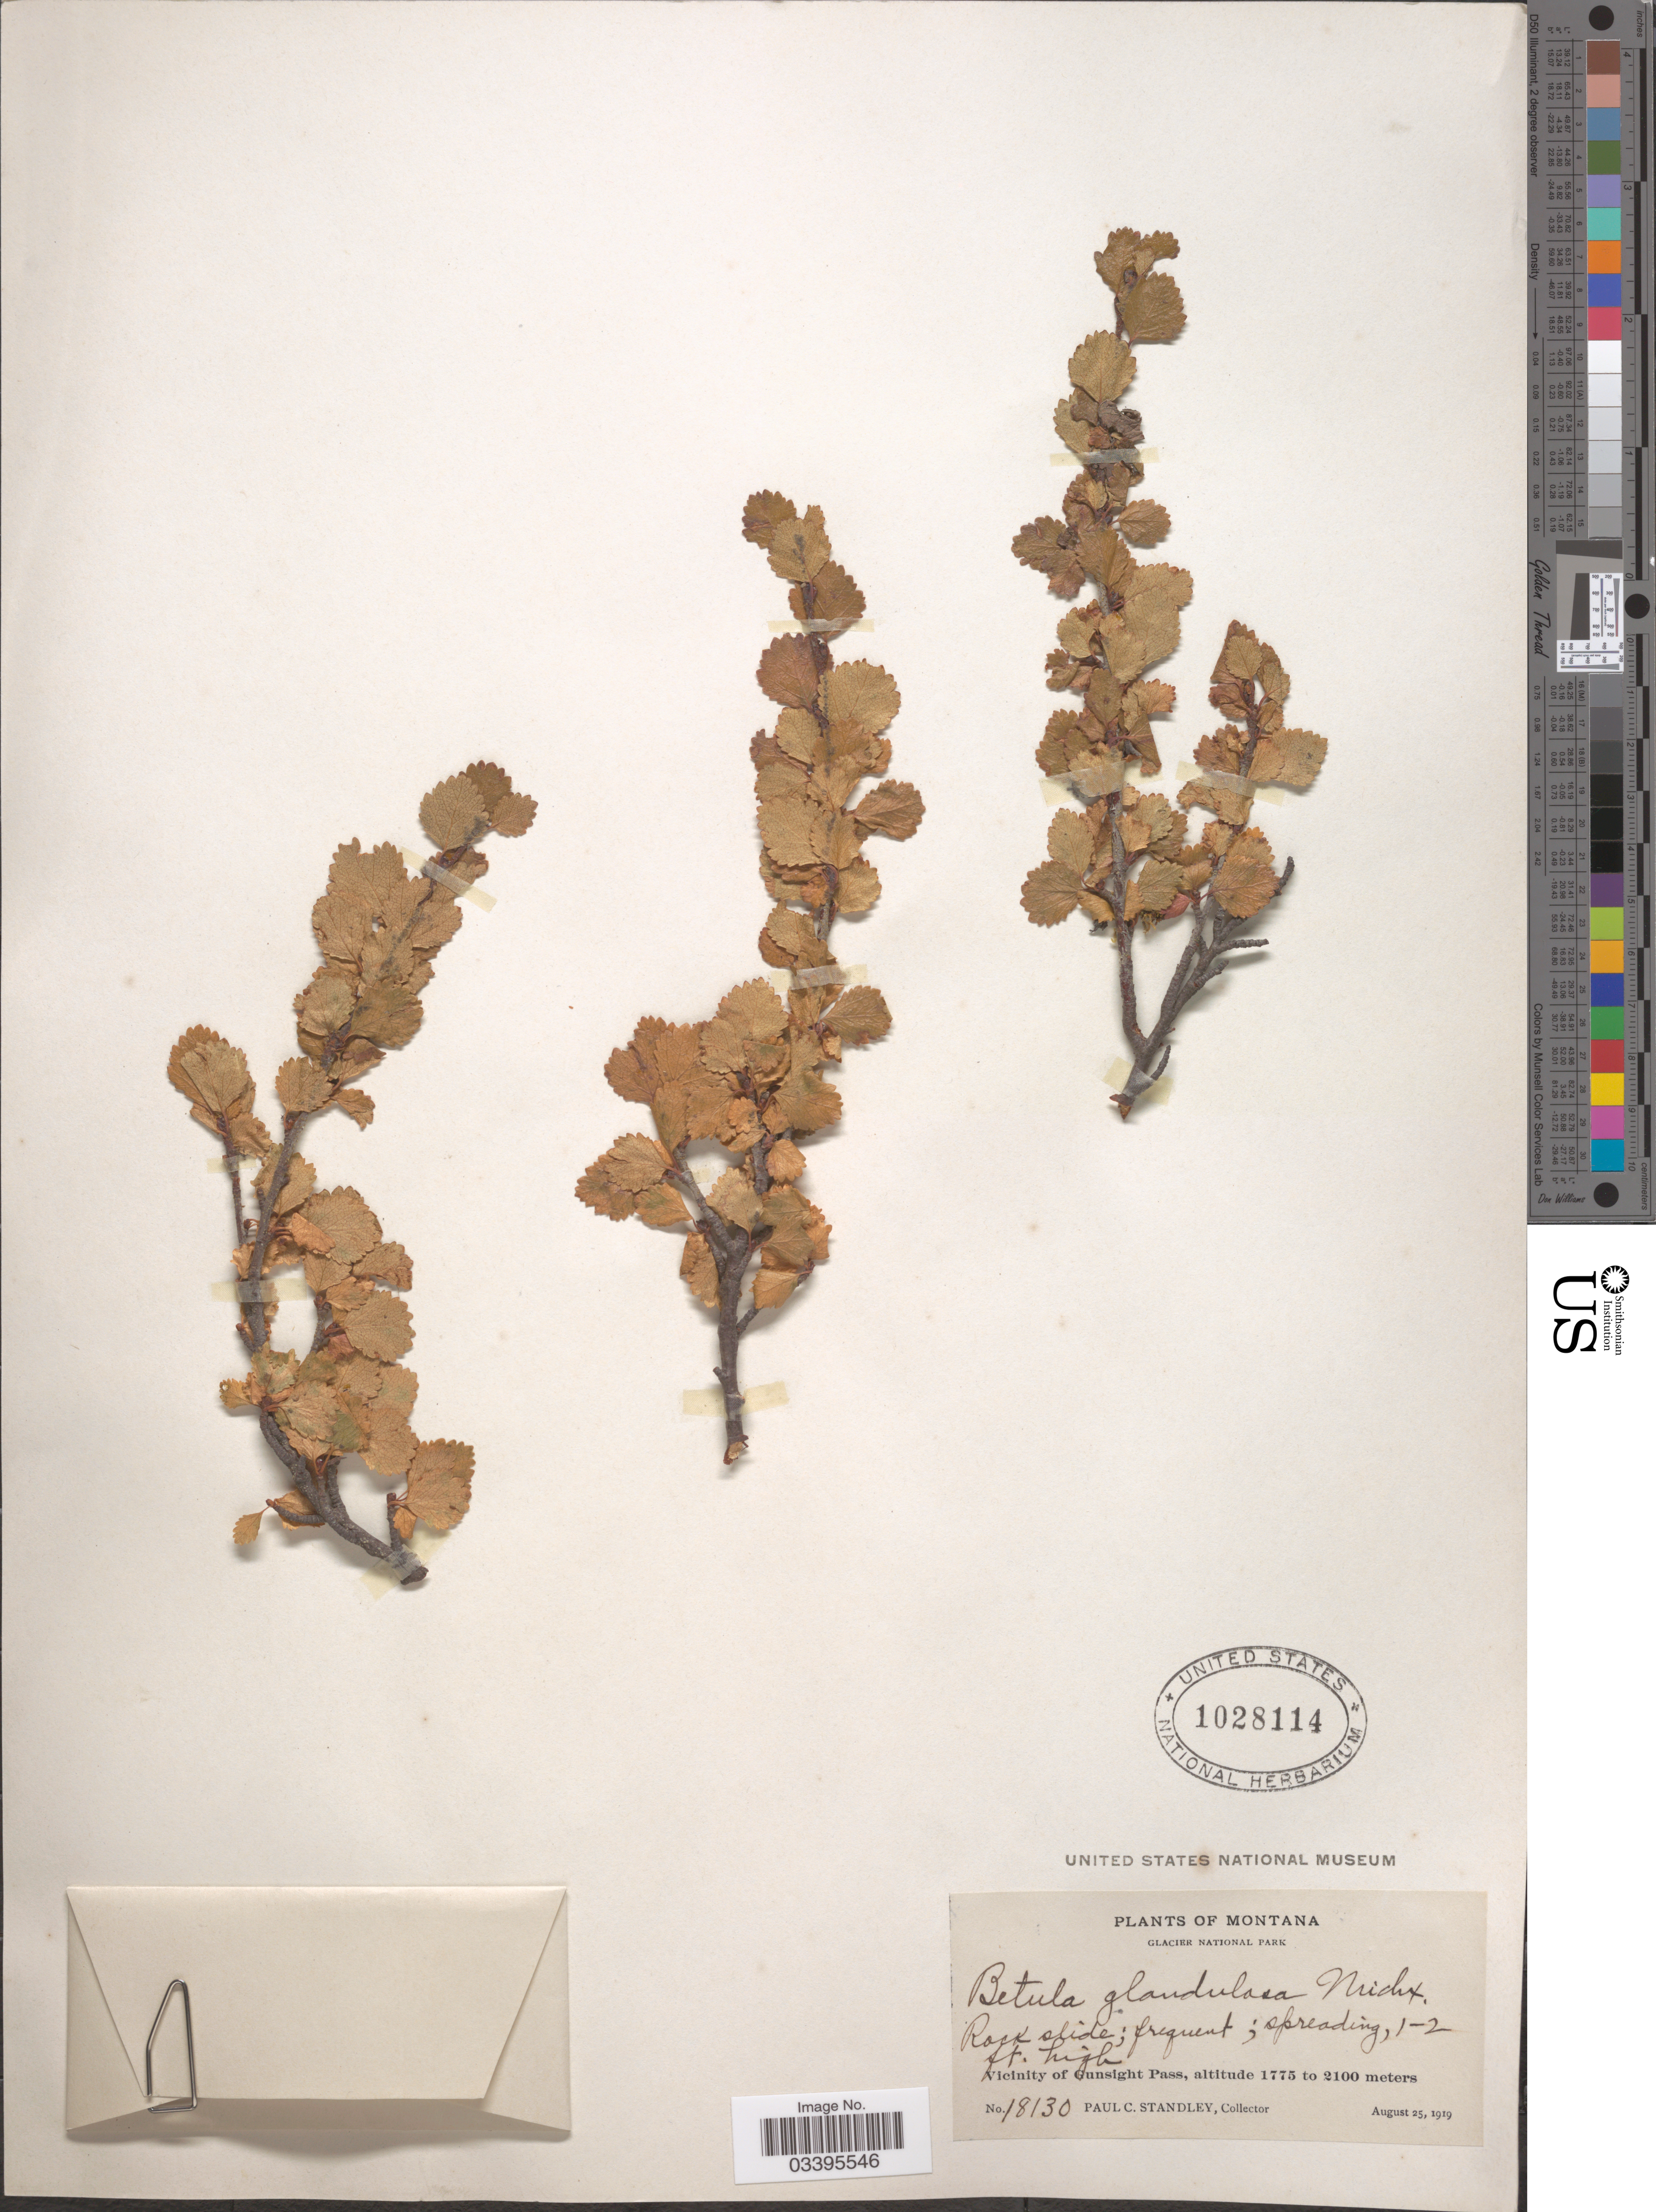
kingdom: Plantae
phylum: Tracheophyta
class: Magnoliopsida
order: Fagales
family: Betulaceae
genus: Betula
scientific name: Betula glandulosa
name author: Michx.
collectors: P. C. Standley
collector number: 18130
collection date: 1919-08-25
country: United States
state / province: Montana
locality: Glacier National Park. Vicinity of Gunsight Pass.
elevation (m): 1775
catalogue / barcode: US 1028114